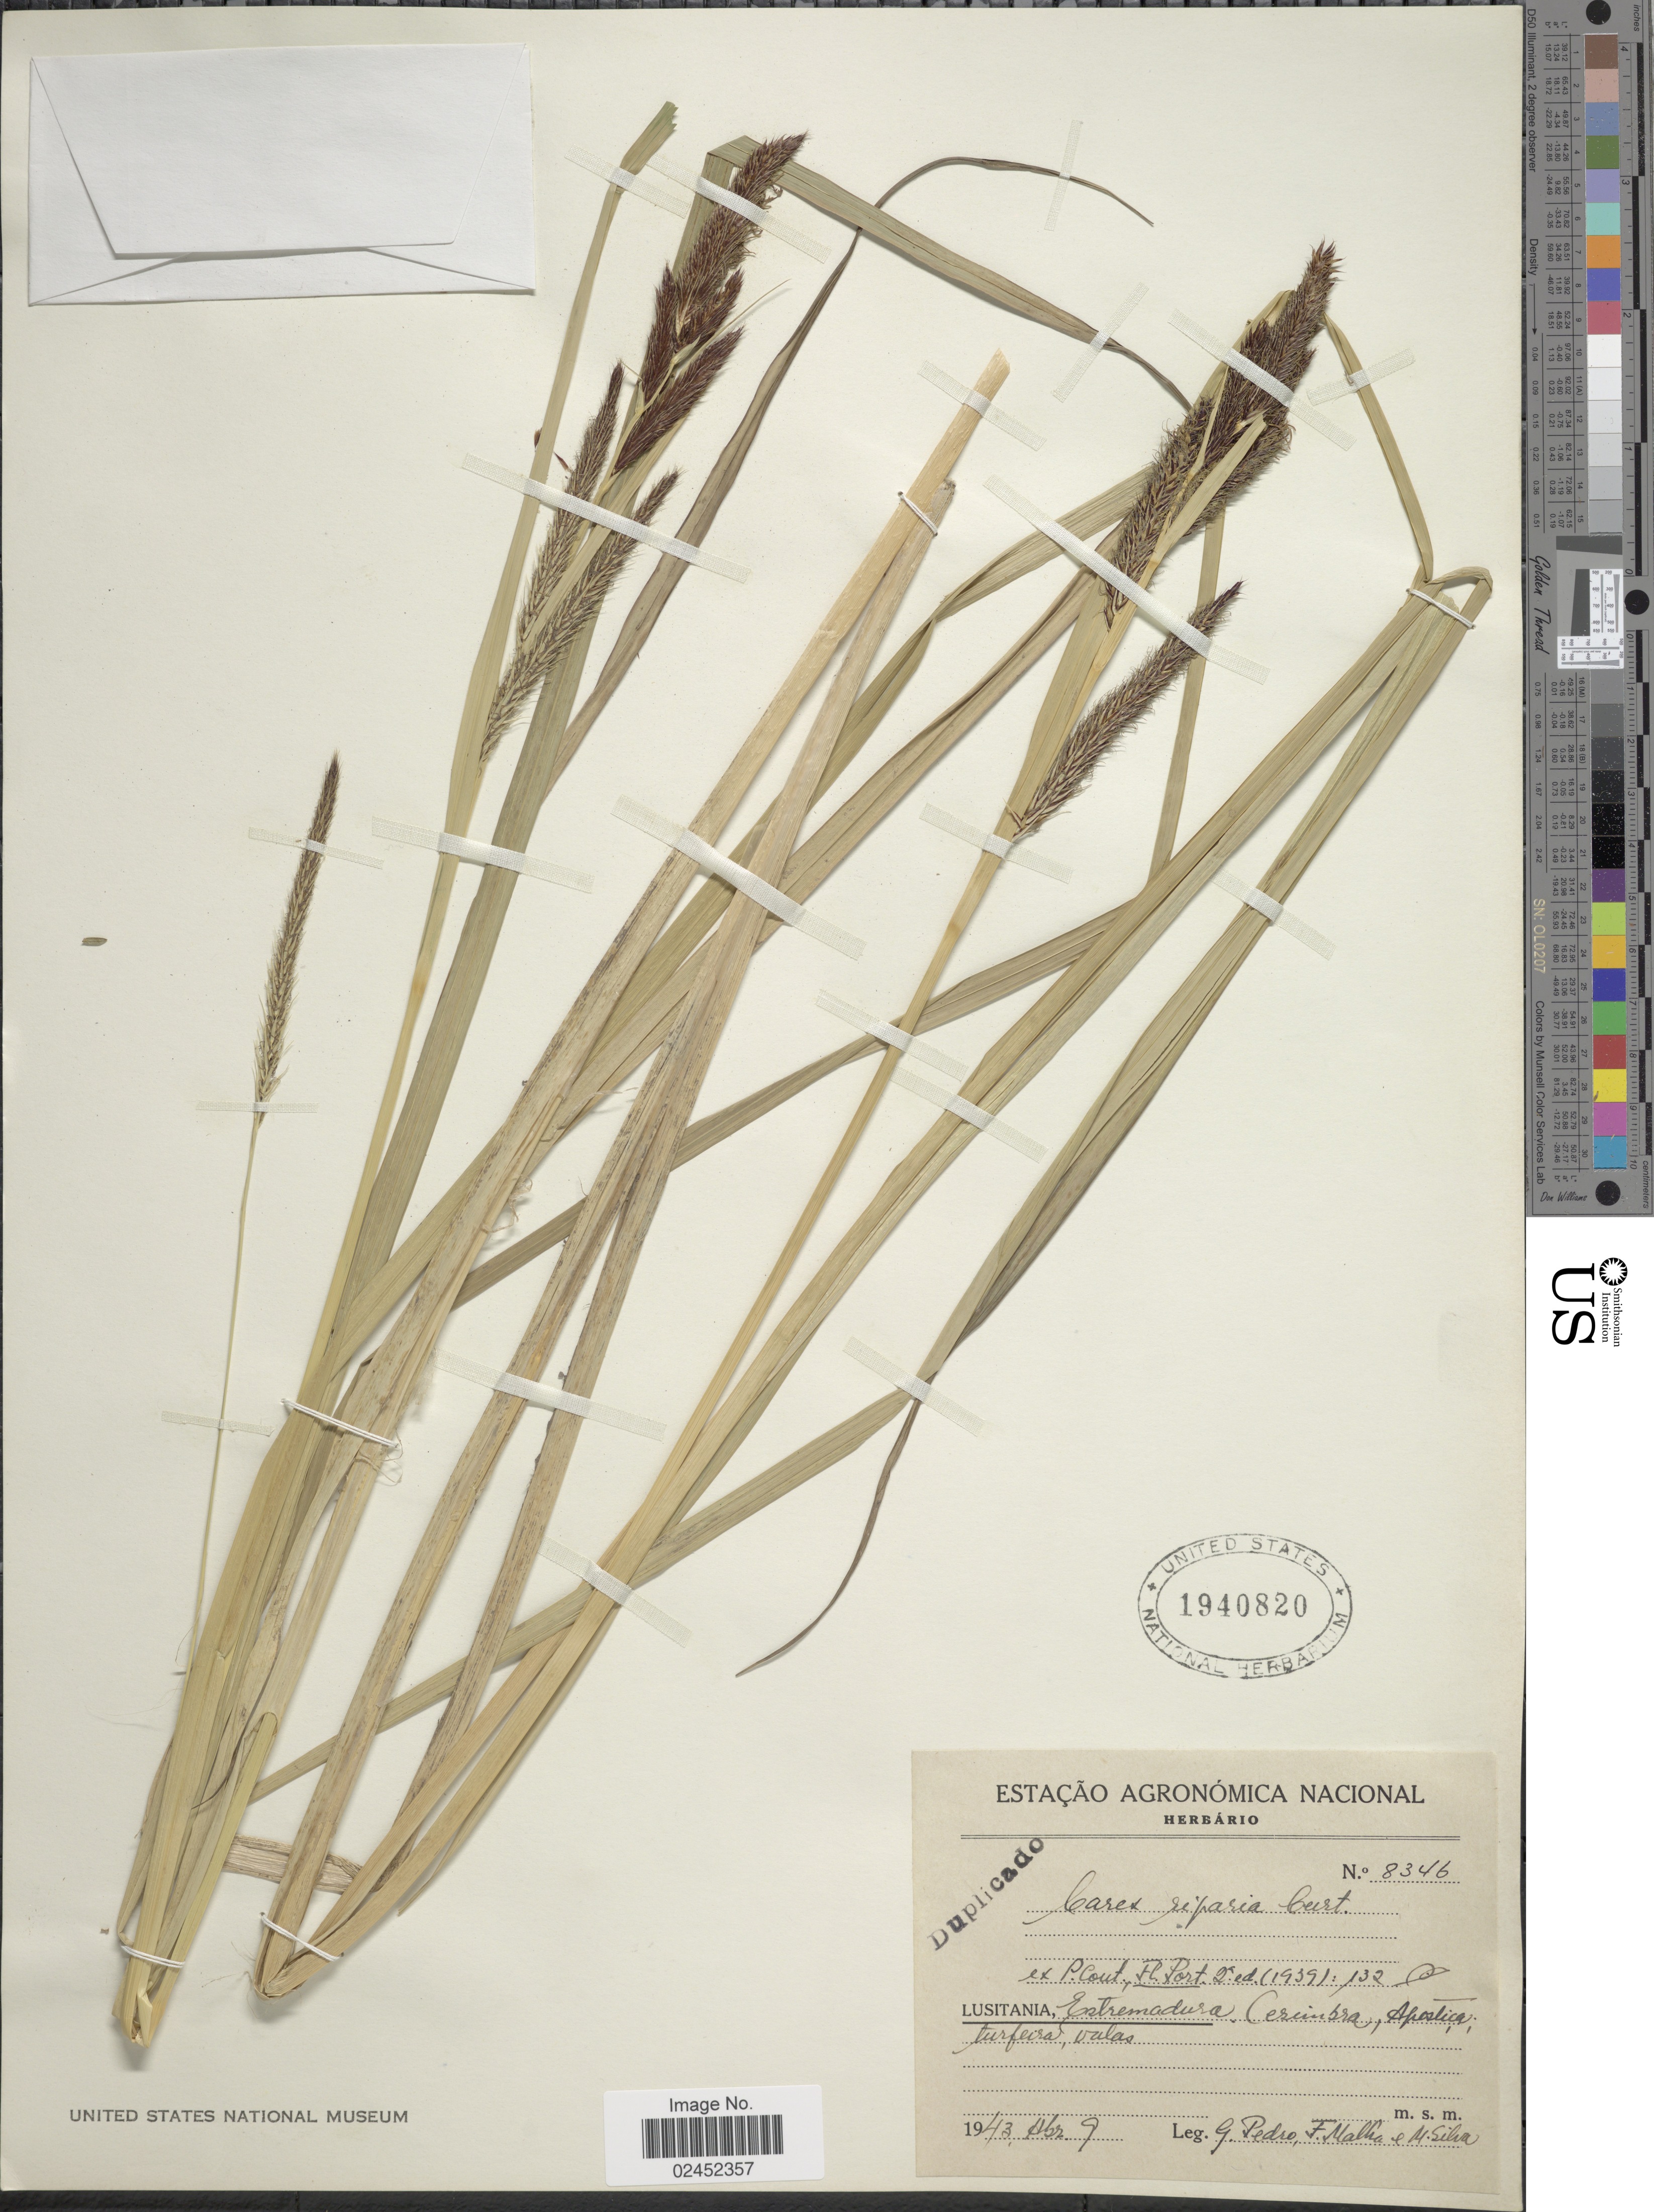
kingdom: Plantae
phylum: Tracheophyta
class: Liliopsida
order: Poales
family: Cyperaceae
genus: Carex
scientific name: Carex riparia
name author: Curtis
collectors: G. Pedro, F. Malha & M. A. Silva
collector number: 8346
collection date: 1943-02-09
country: Portugal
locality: Lusitania, Estremadura, Cerimbra [interpreted], Apostica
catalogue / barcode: US 1940820